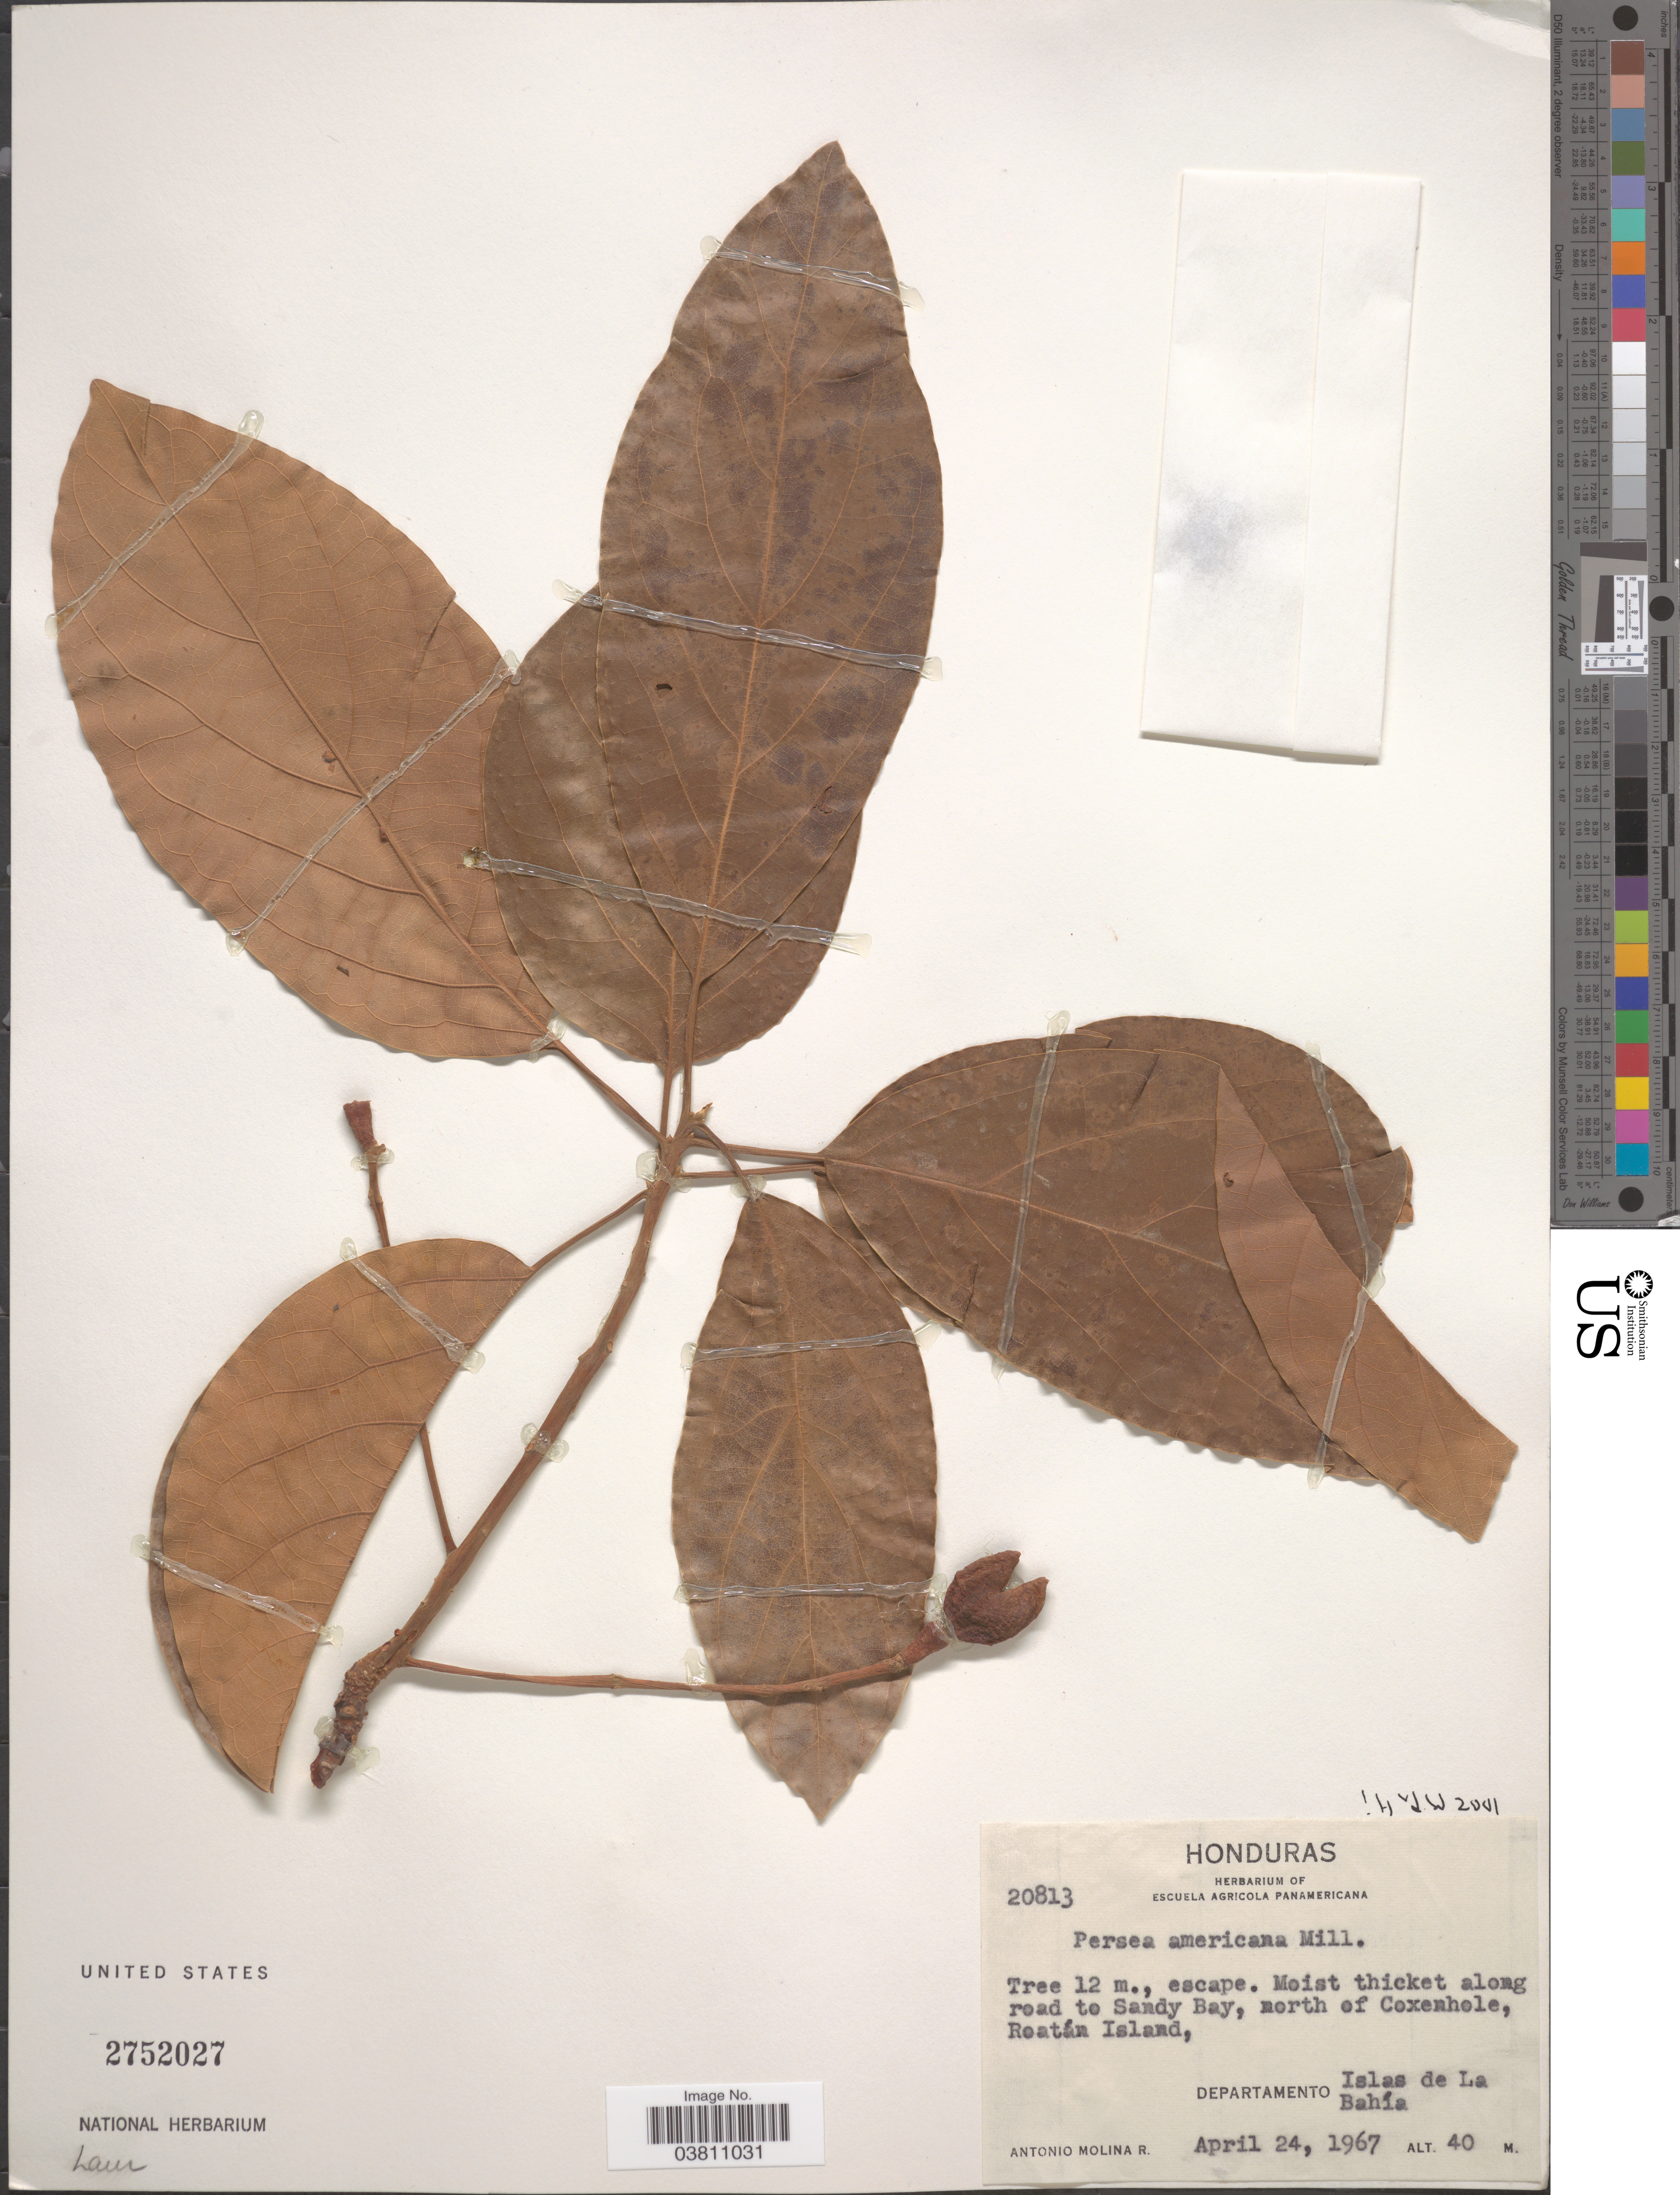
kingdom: Plantae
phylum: Tracheophyta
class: Magnoliopsida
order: Laurales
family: Lauraceae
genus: Persea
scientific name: Persea americana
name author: Mill.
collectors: A. Molina R.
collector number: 20813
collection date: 1967-04-24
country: Honduras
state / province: Islas de la Bahía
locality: Moist thicket along road to Sandy Bay, north of Coxenhole, Roatán Island. Departamento Islas de La Bahía.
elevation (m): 40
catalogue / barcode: US 2752027